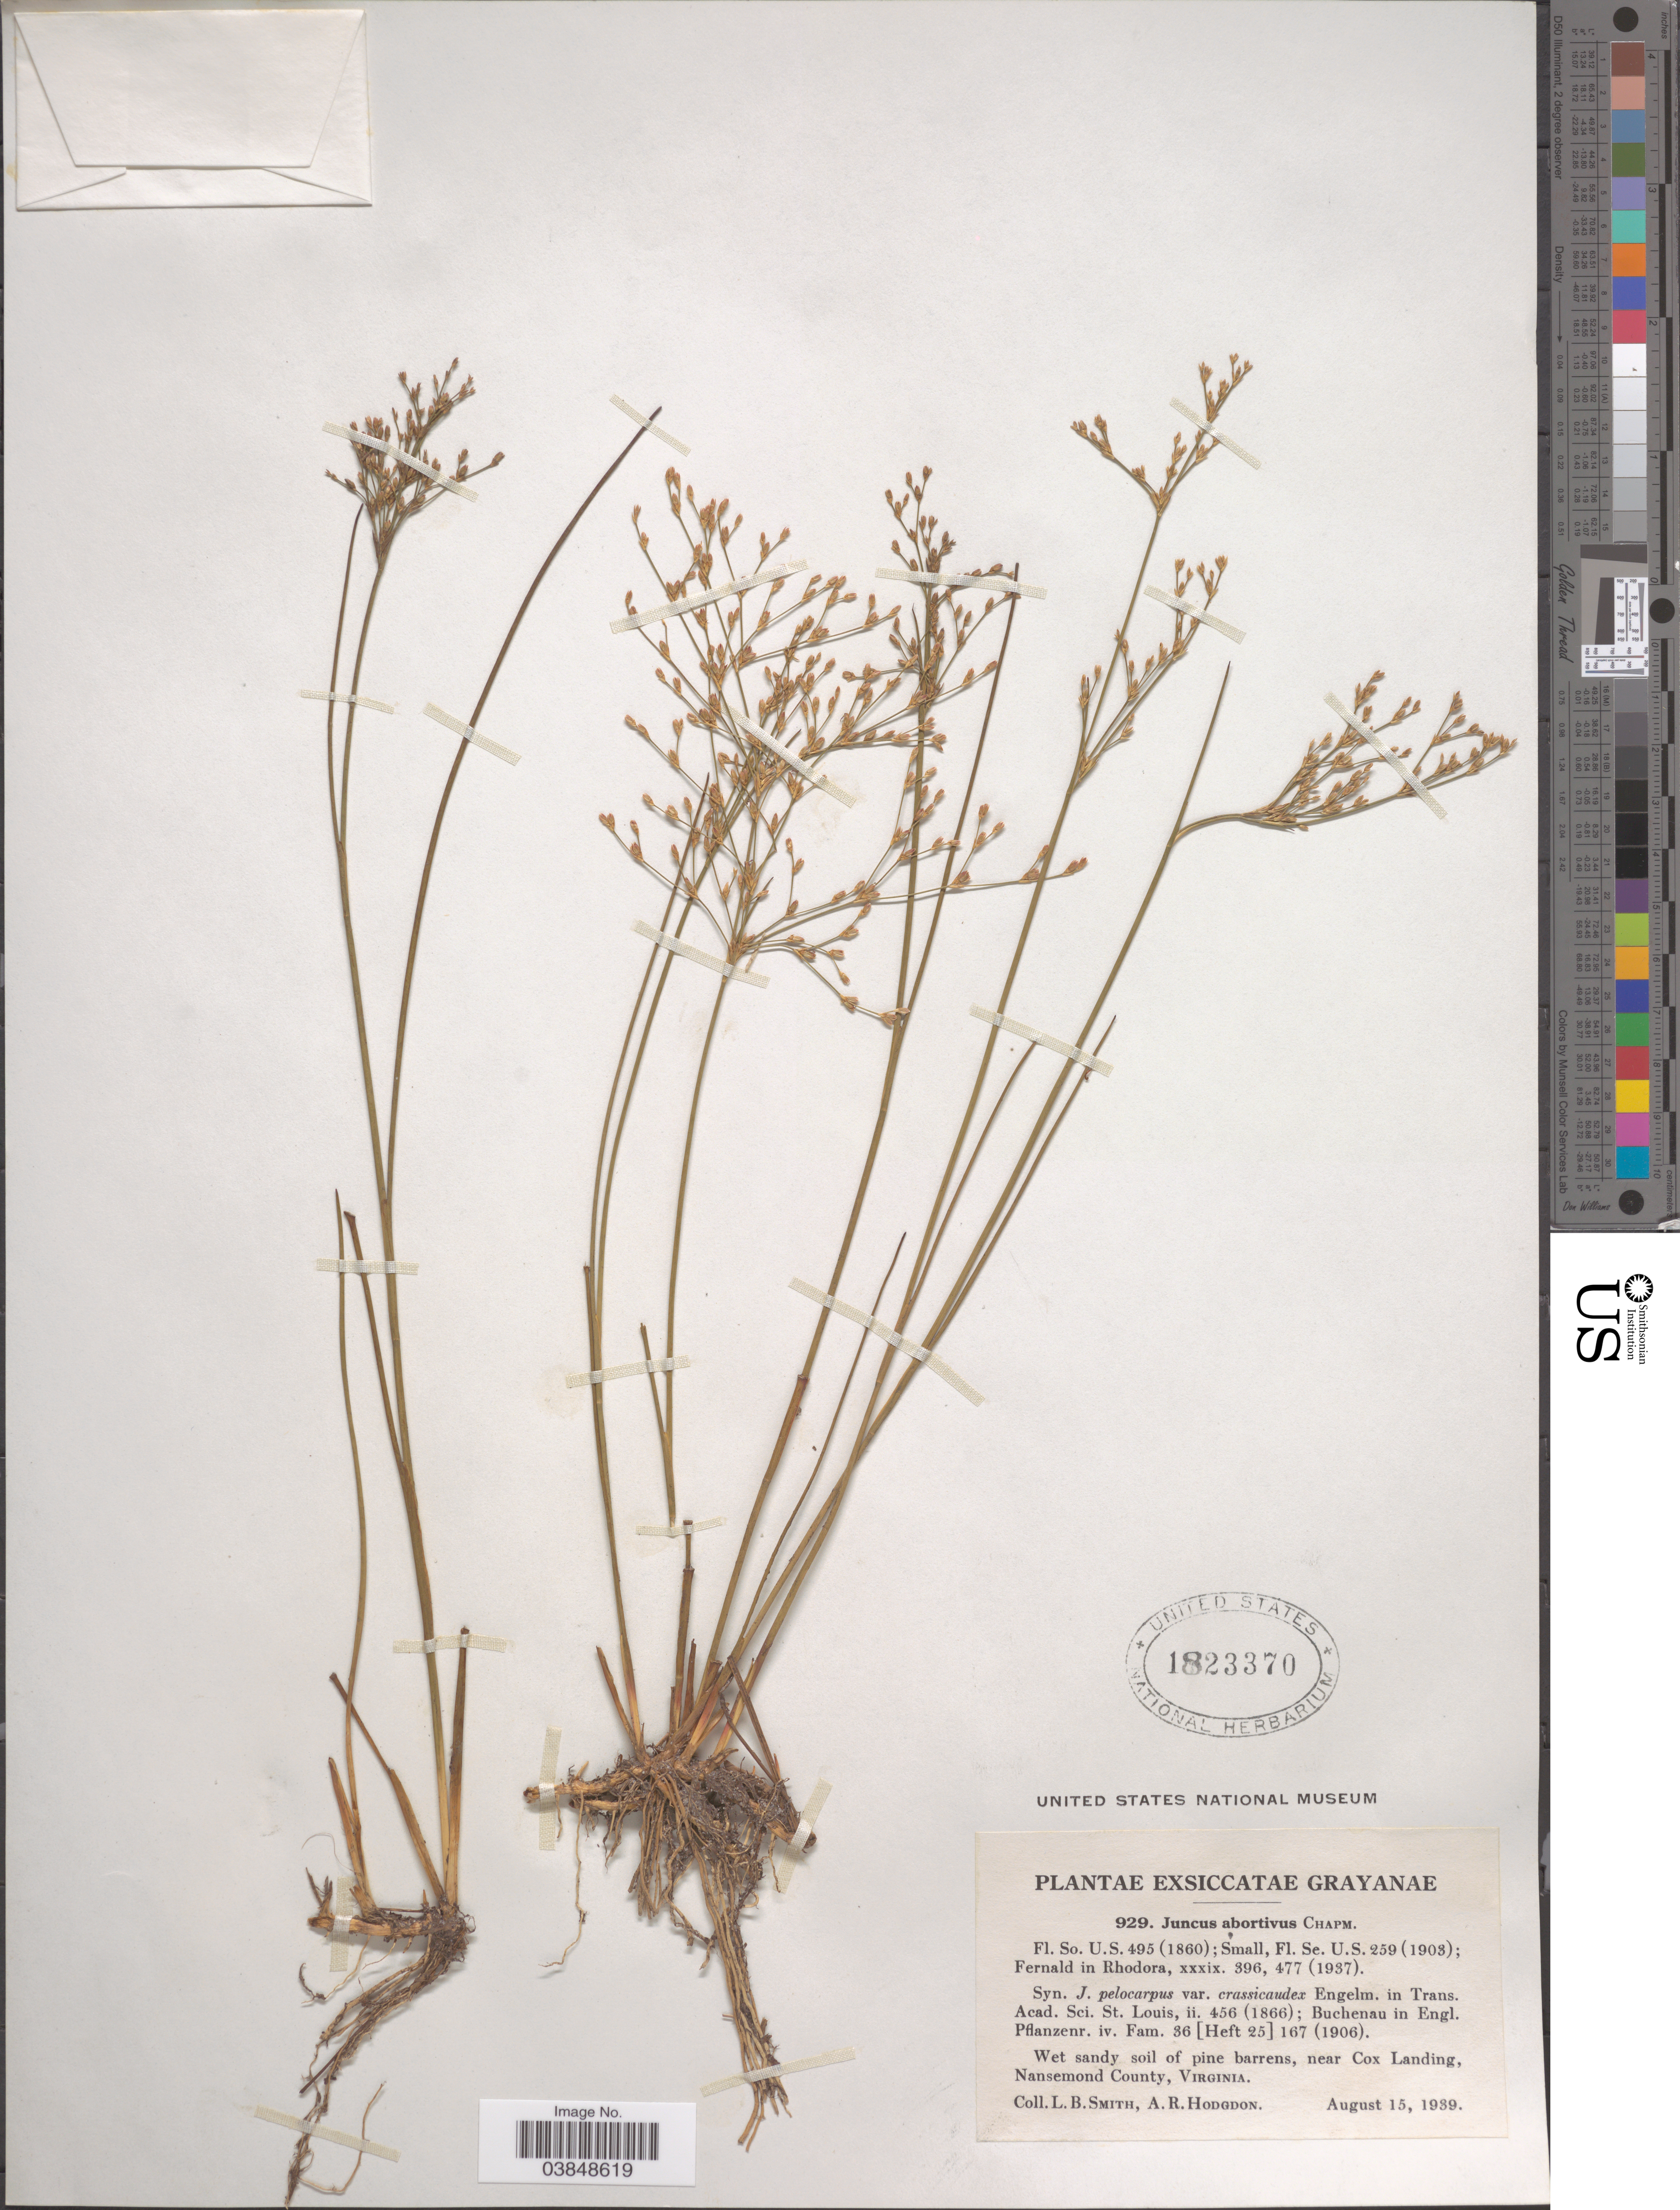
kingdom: Plantae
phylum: Tracheophyta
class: Liliopsida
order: Poales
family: Juncaceae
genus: Juncus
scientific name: Juncus abortivus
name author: Chapm.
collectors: L. Smith & A. R. Hodgdon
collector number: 929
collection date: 1939-08-15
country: United States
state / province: Virginia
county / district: City of Suffolk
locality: Wet sandy soil of pine barrens, near Cox Landing, Nansemond County.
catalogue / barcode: US 1823370